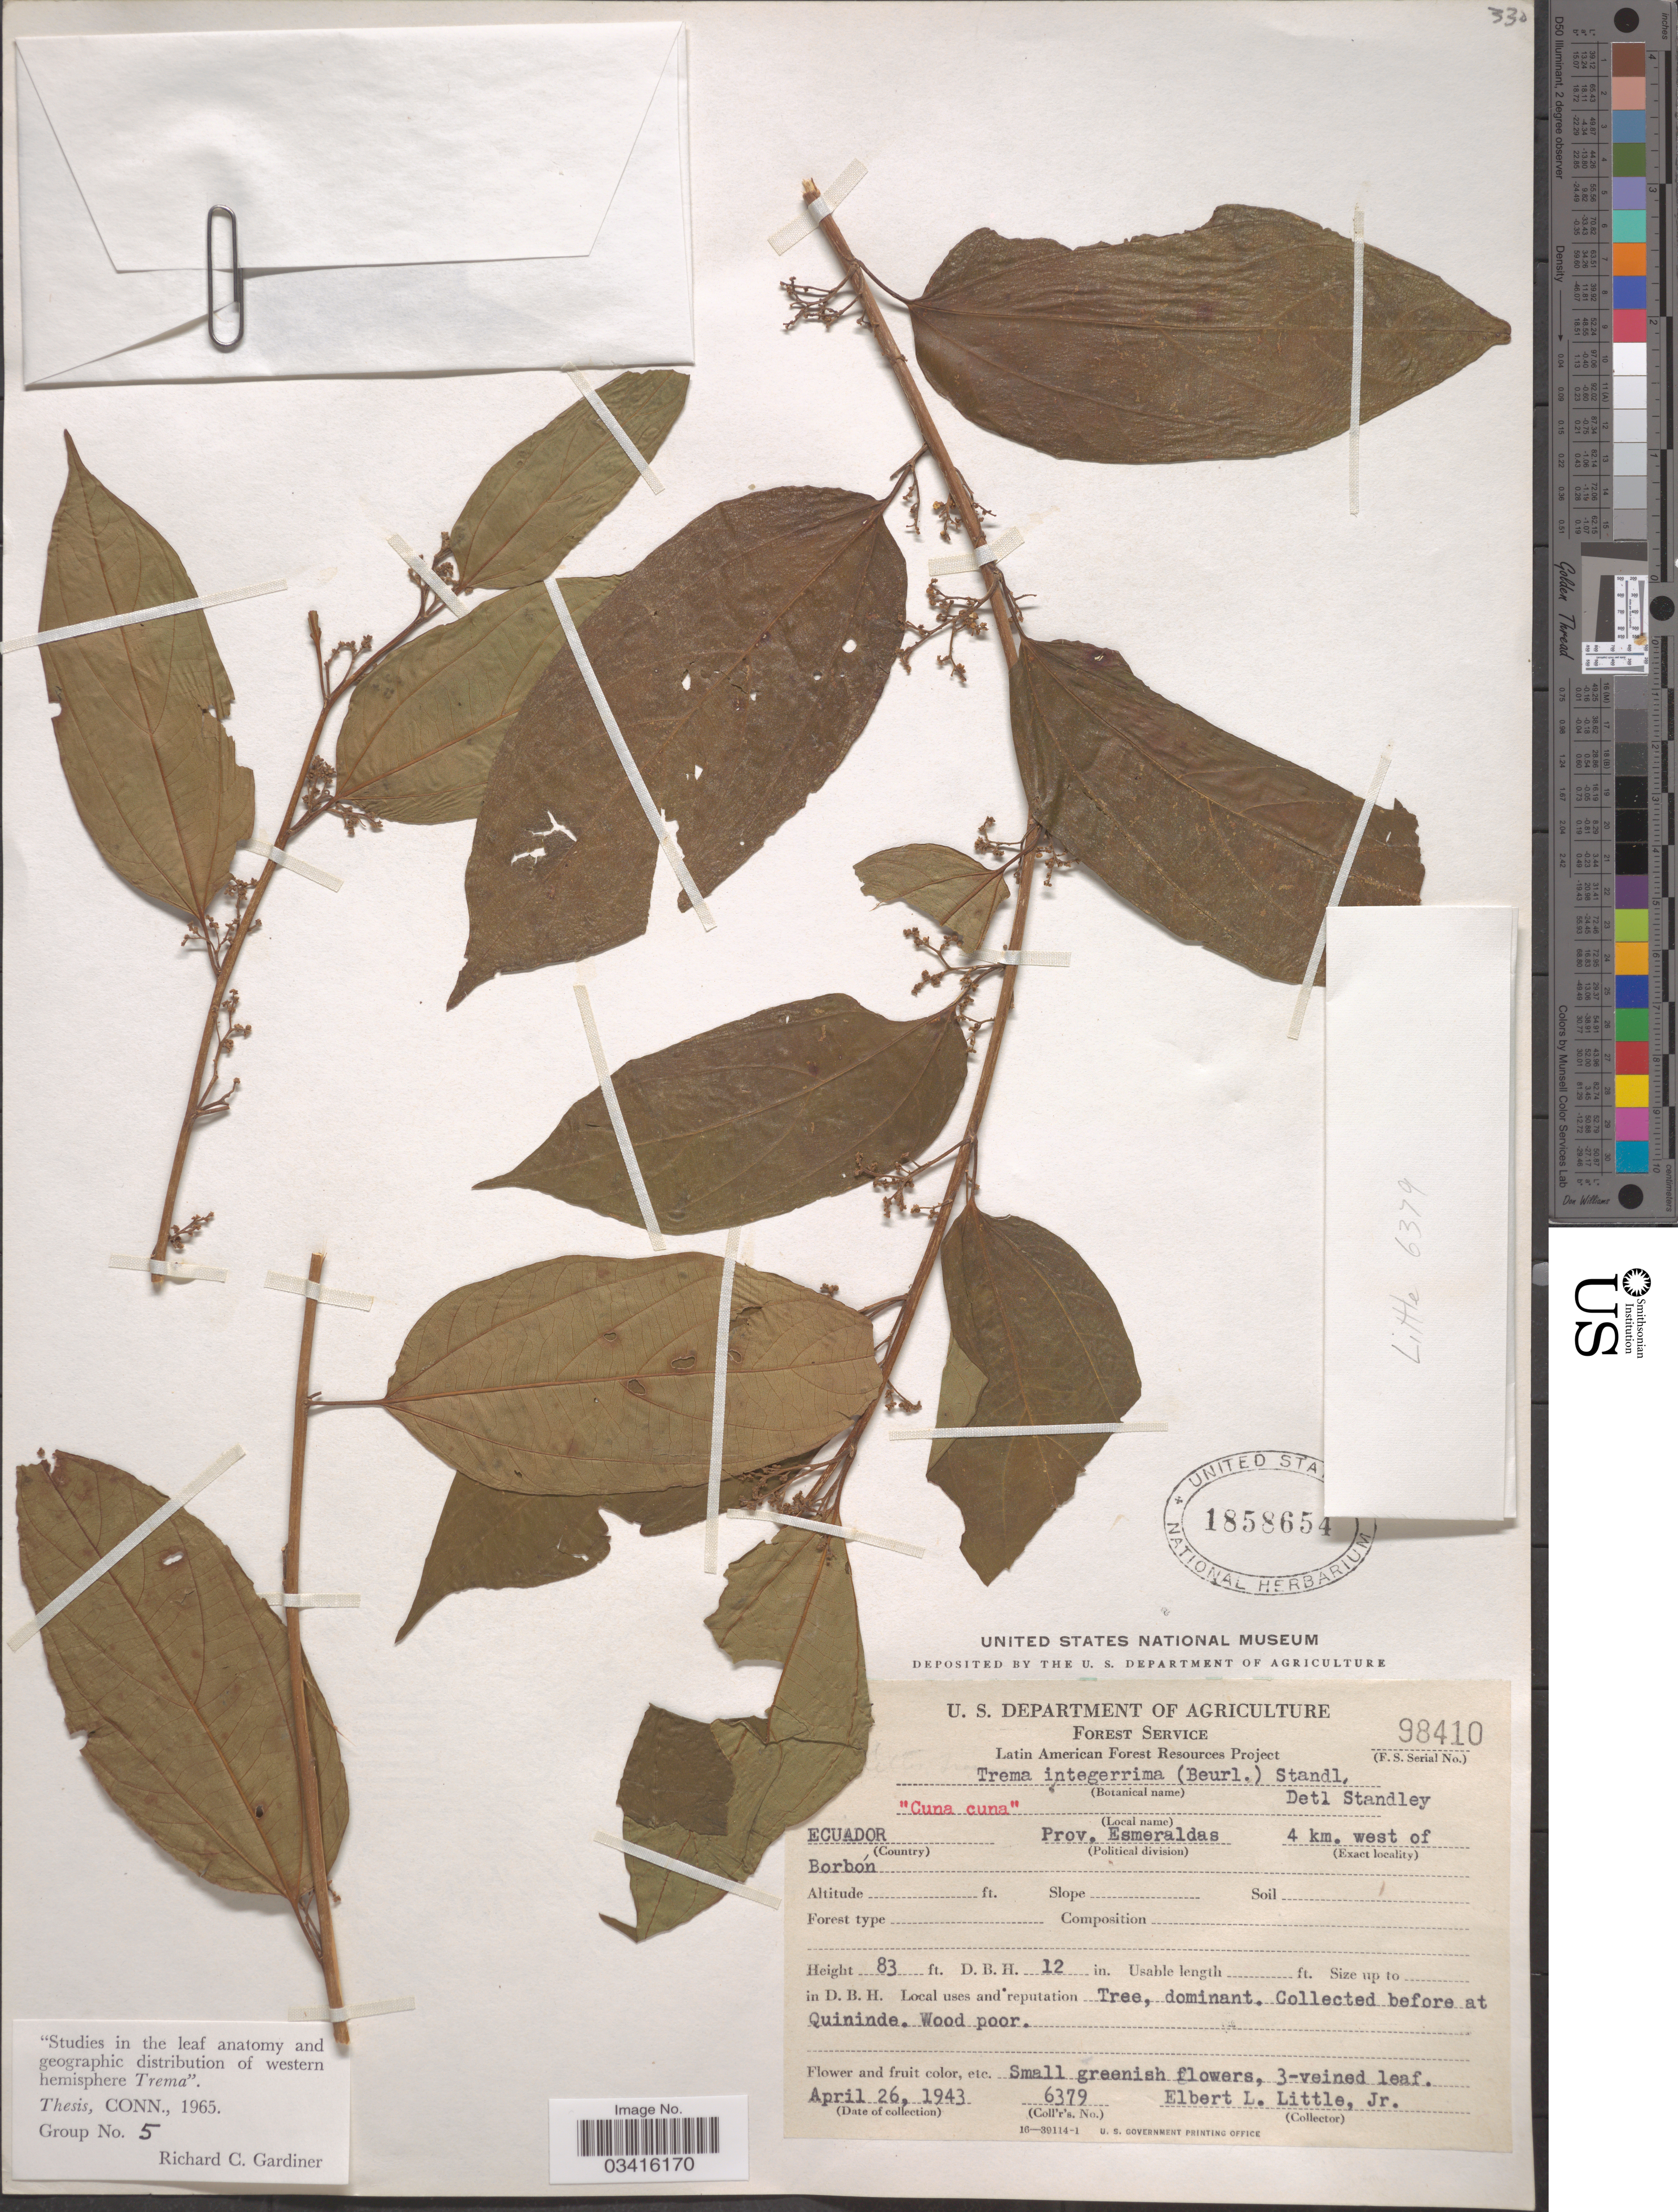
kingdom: Plantae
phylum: Tracheophyta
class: Magnoliopsida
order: Rosales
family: Cannabaceae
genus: Trema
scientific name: Trema integerrimum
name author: (Beurl.) Standl.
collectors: E. L. Little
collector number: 6379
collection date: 1943-04-26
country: Ecuador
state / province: Esmeraldas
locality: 4 km. west of Borbón.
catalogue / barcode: US 1858654